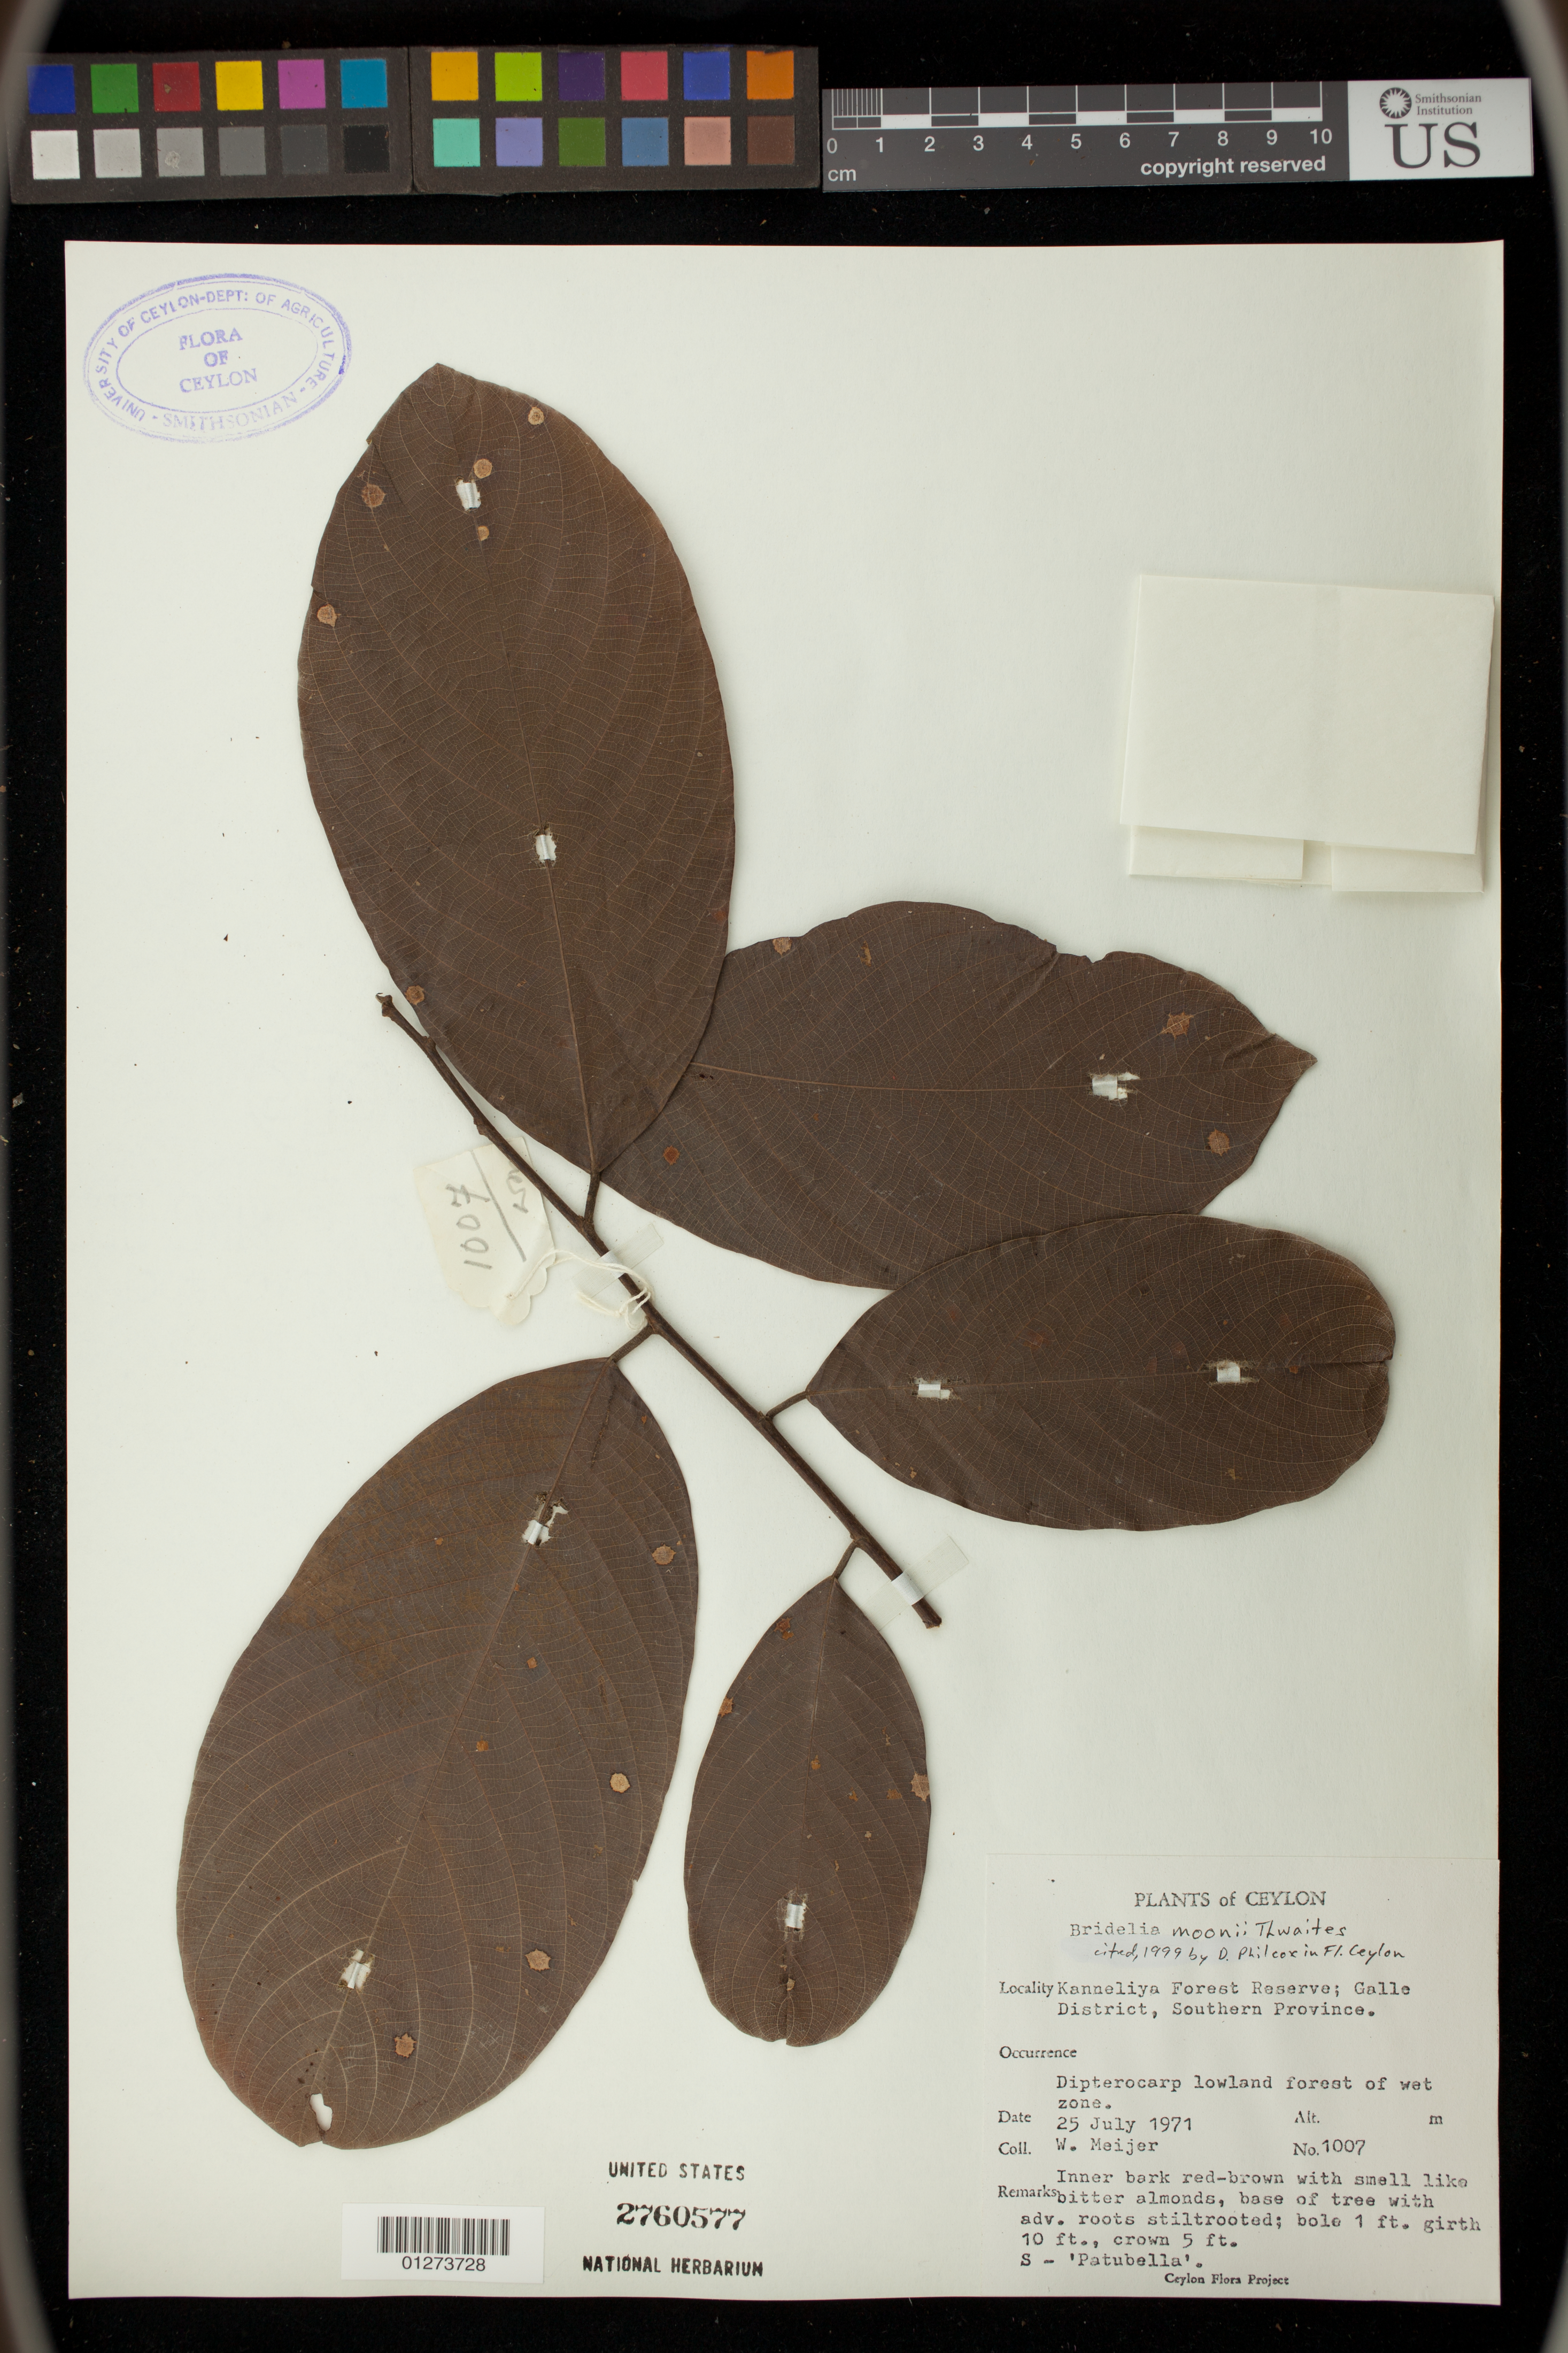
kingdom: Plantae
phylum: Tracheophyta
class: Magnoliopsida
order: Malpighiales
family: Phyllanthaceae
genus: Bridelia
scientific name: Bridelia moonii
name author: Thwaites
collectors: W. Meijer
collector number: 1007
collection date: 1971-07-25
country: Sri Lanka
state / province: Southern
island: Ceylon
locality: Ceylon. Kanneliya Forest Reserve; Galle District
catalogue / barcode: US 2760577